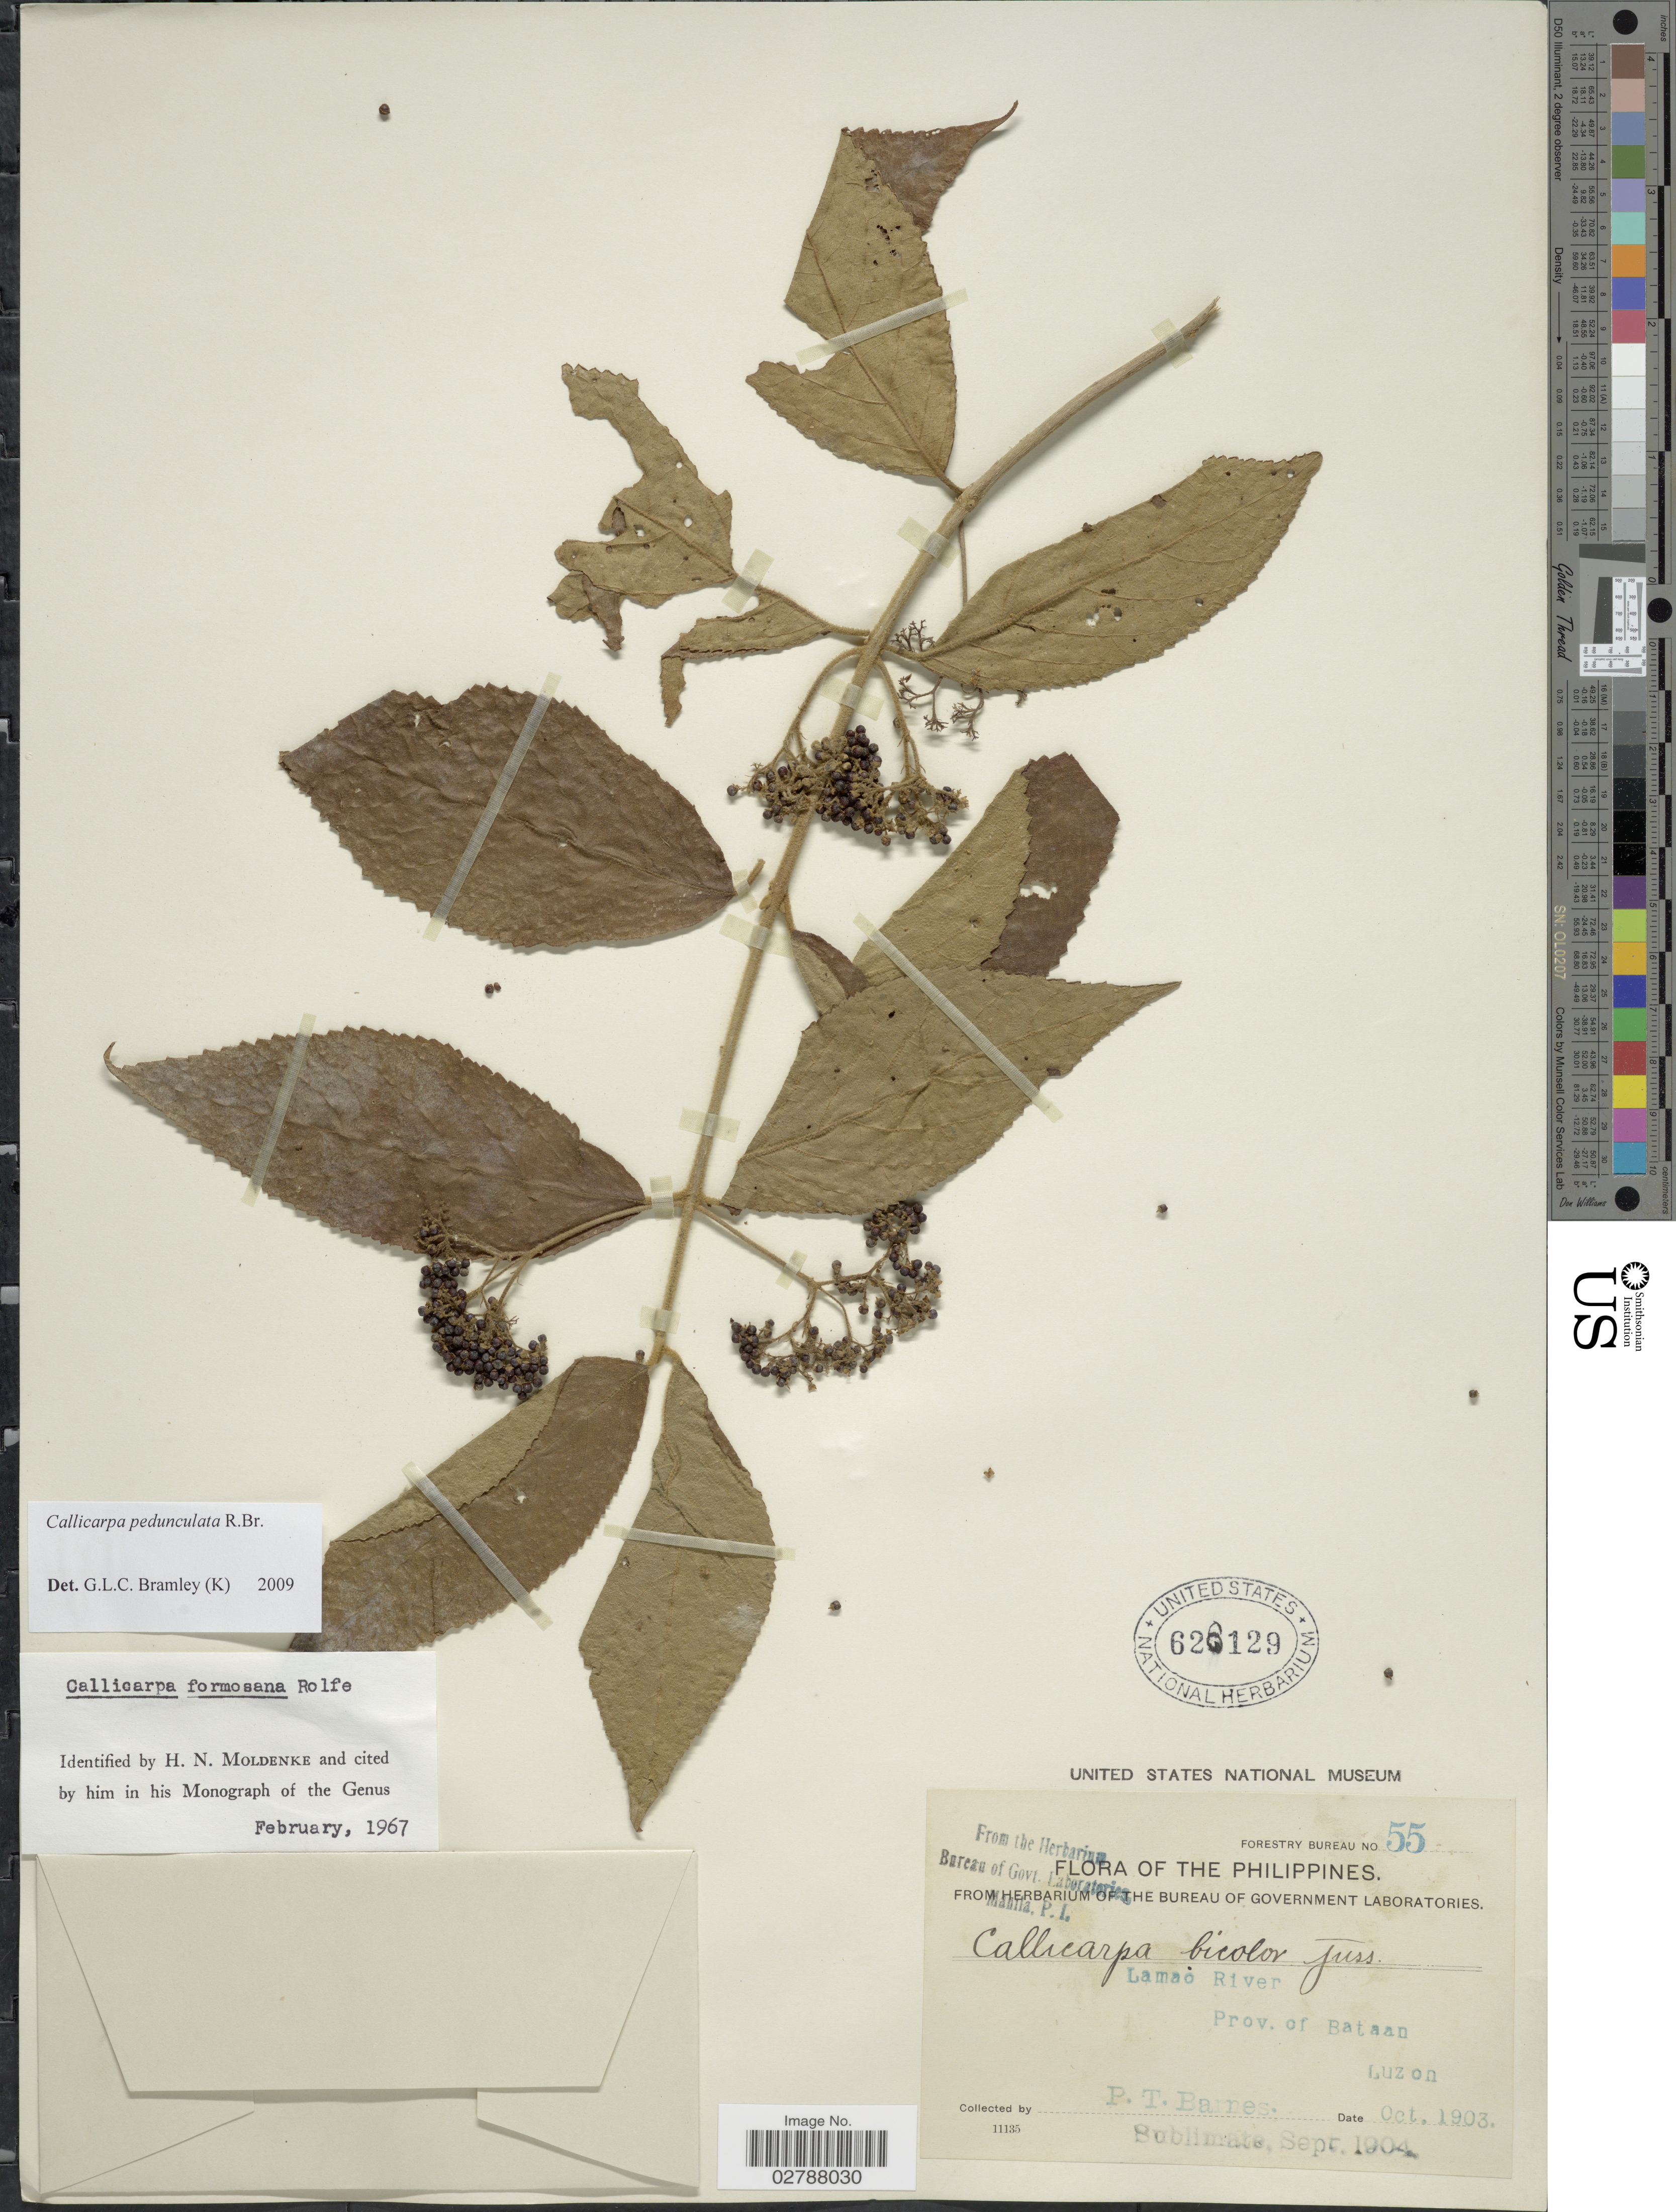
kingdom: Plantae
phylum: Tracheophyta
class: Magnoliopsida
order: Lamiales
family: Lamiaceae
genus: Callicarpa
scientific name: Callicarpa pedunculata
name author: R. Br.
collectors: P. Barnes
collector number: Forestry Bureau55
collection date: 1903-10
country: Philippines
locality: Lamao River, Prov. of Bataan, Luzon.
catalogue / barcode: US 628129